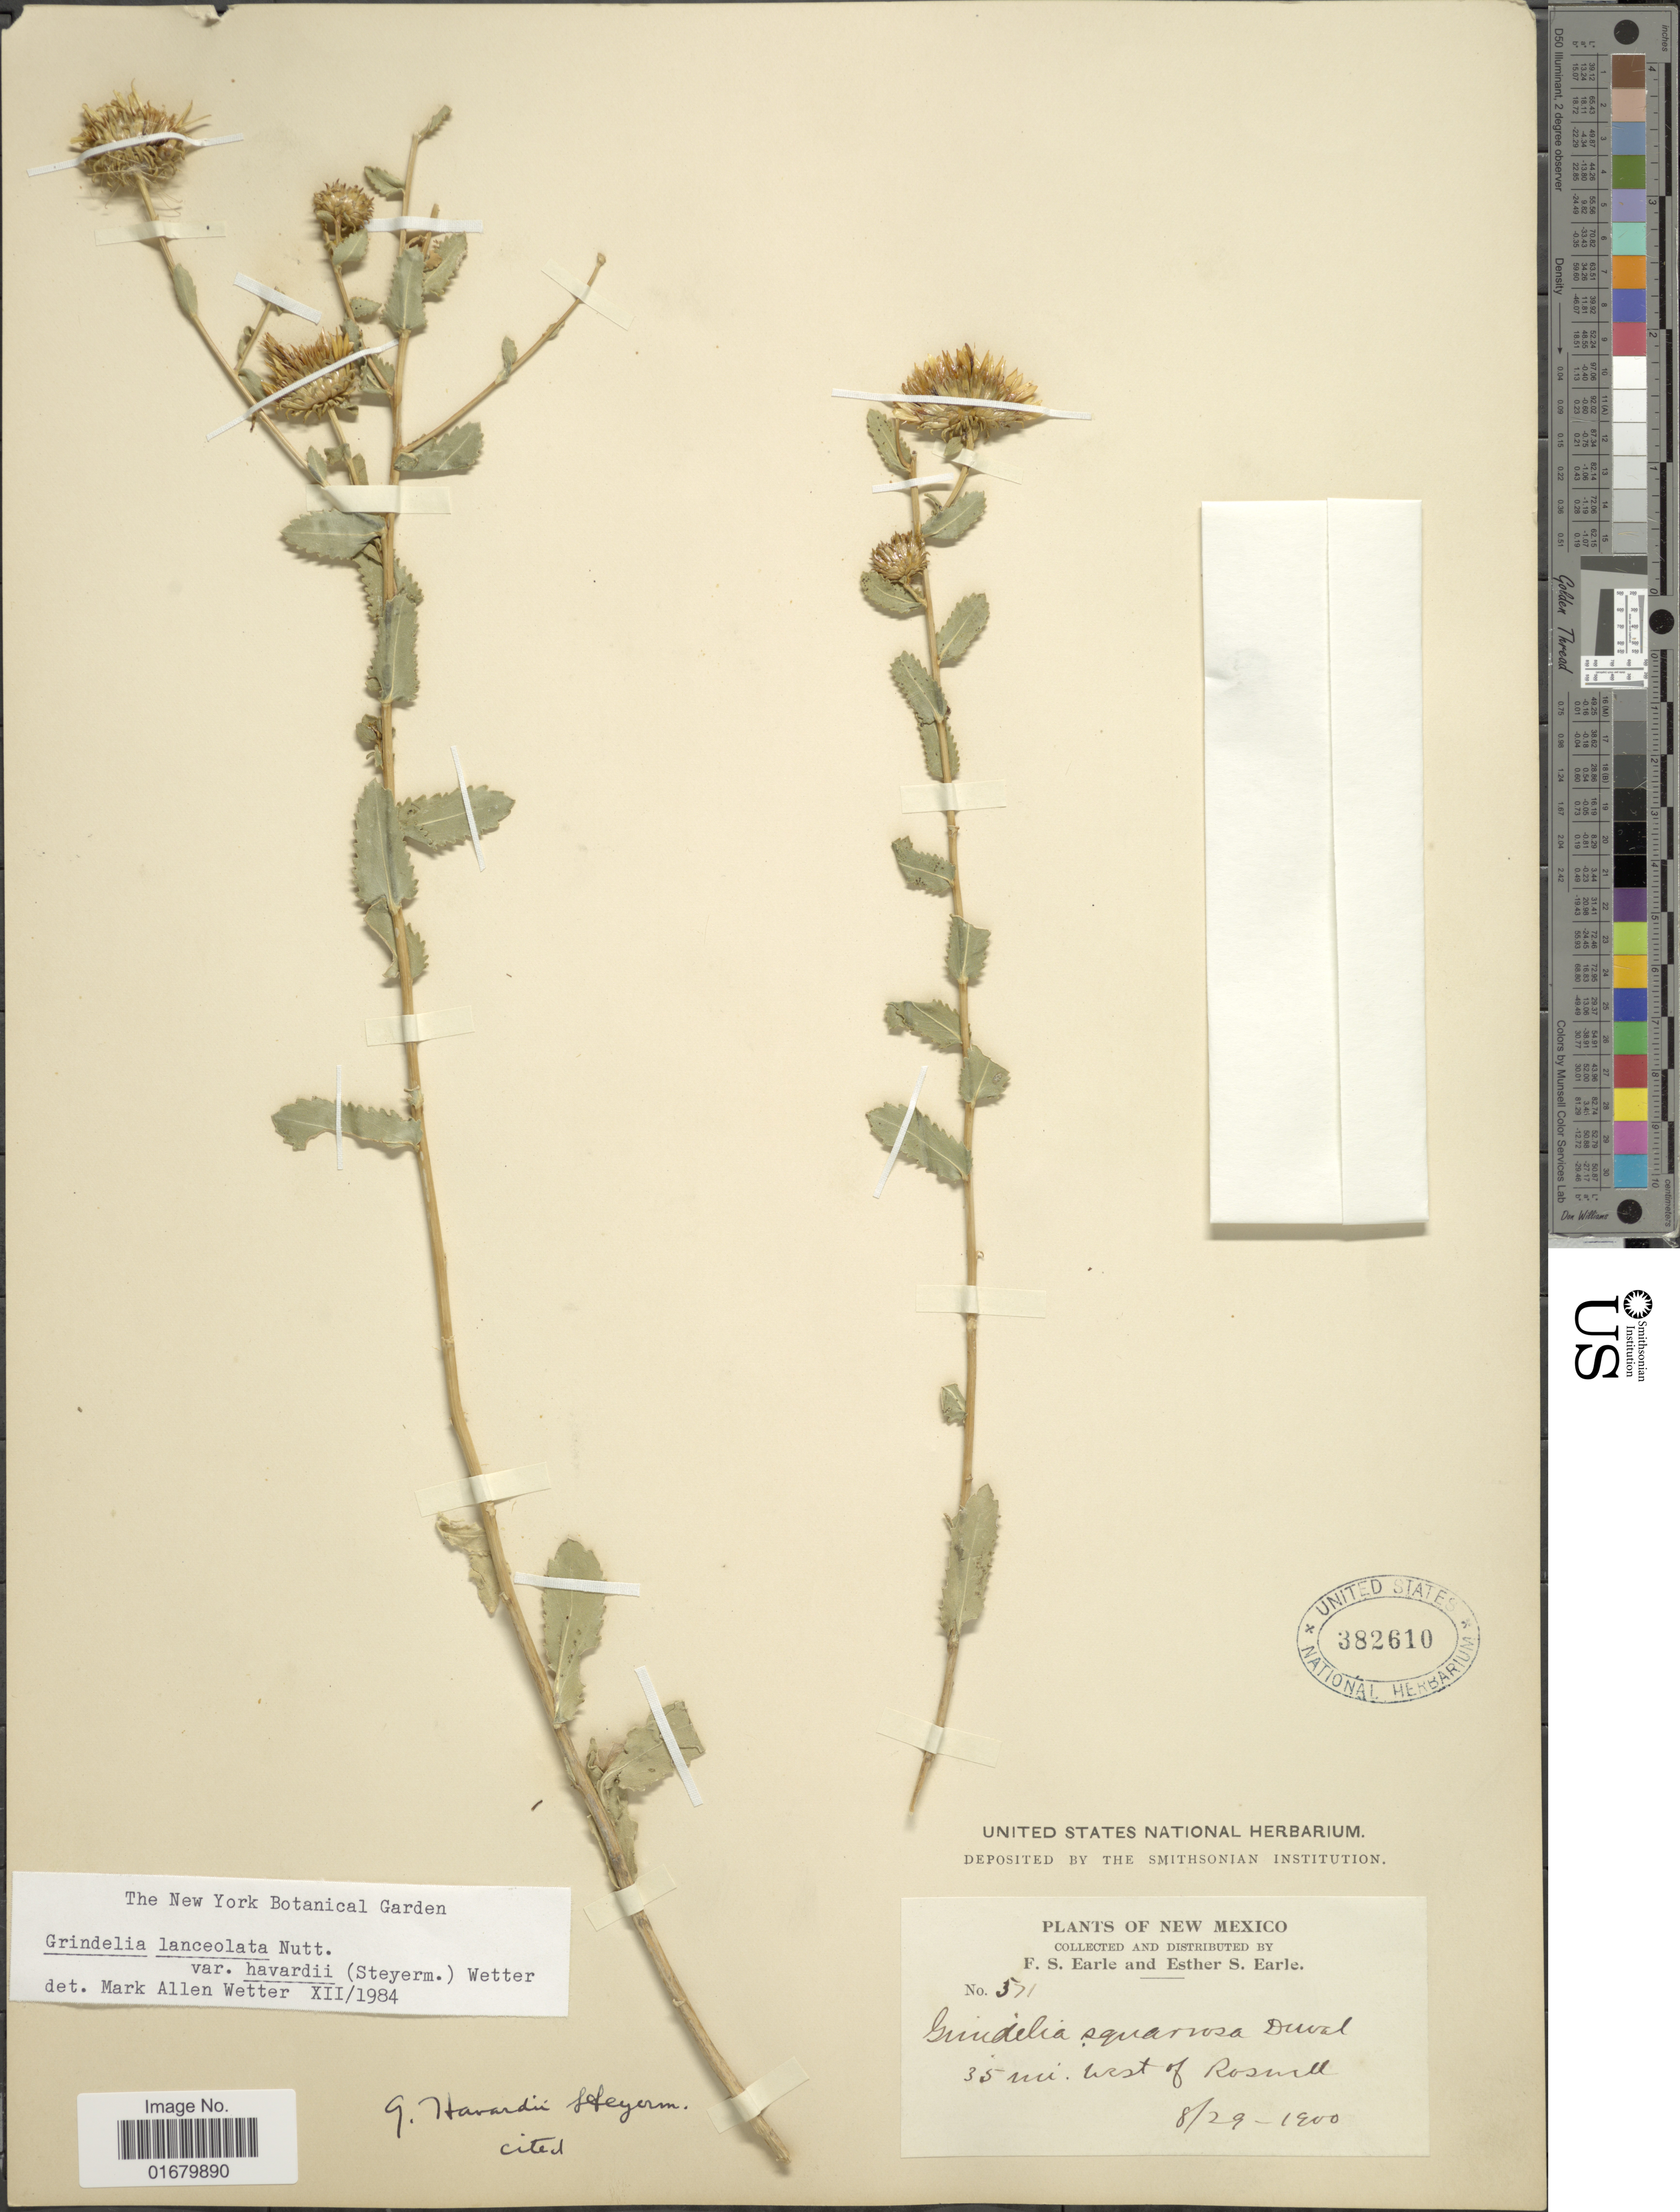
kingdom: Plantae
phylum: Tracheophyta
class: Magnoliopsida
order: Asterales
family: Asteraceae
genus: Grindelia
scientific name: Grindelia lanceolata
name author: Nutt.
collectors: F. S. Earle & E. S. Earle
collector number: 571*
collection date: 1900-07-29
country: United States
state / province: New Mexico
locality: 35 mi. west of Roswell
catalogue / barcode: US 382610